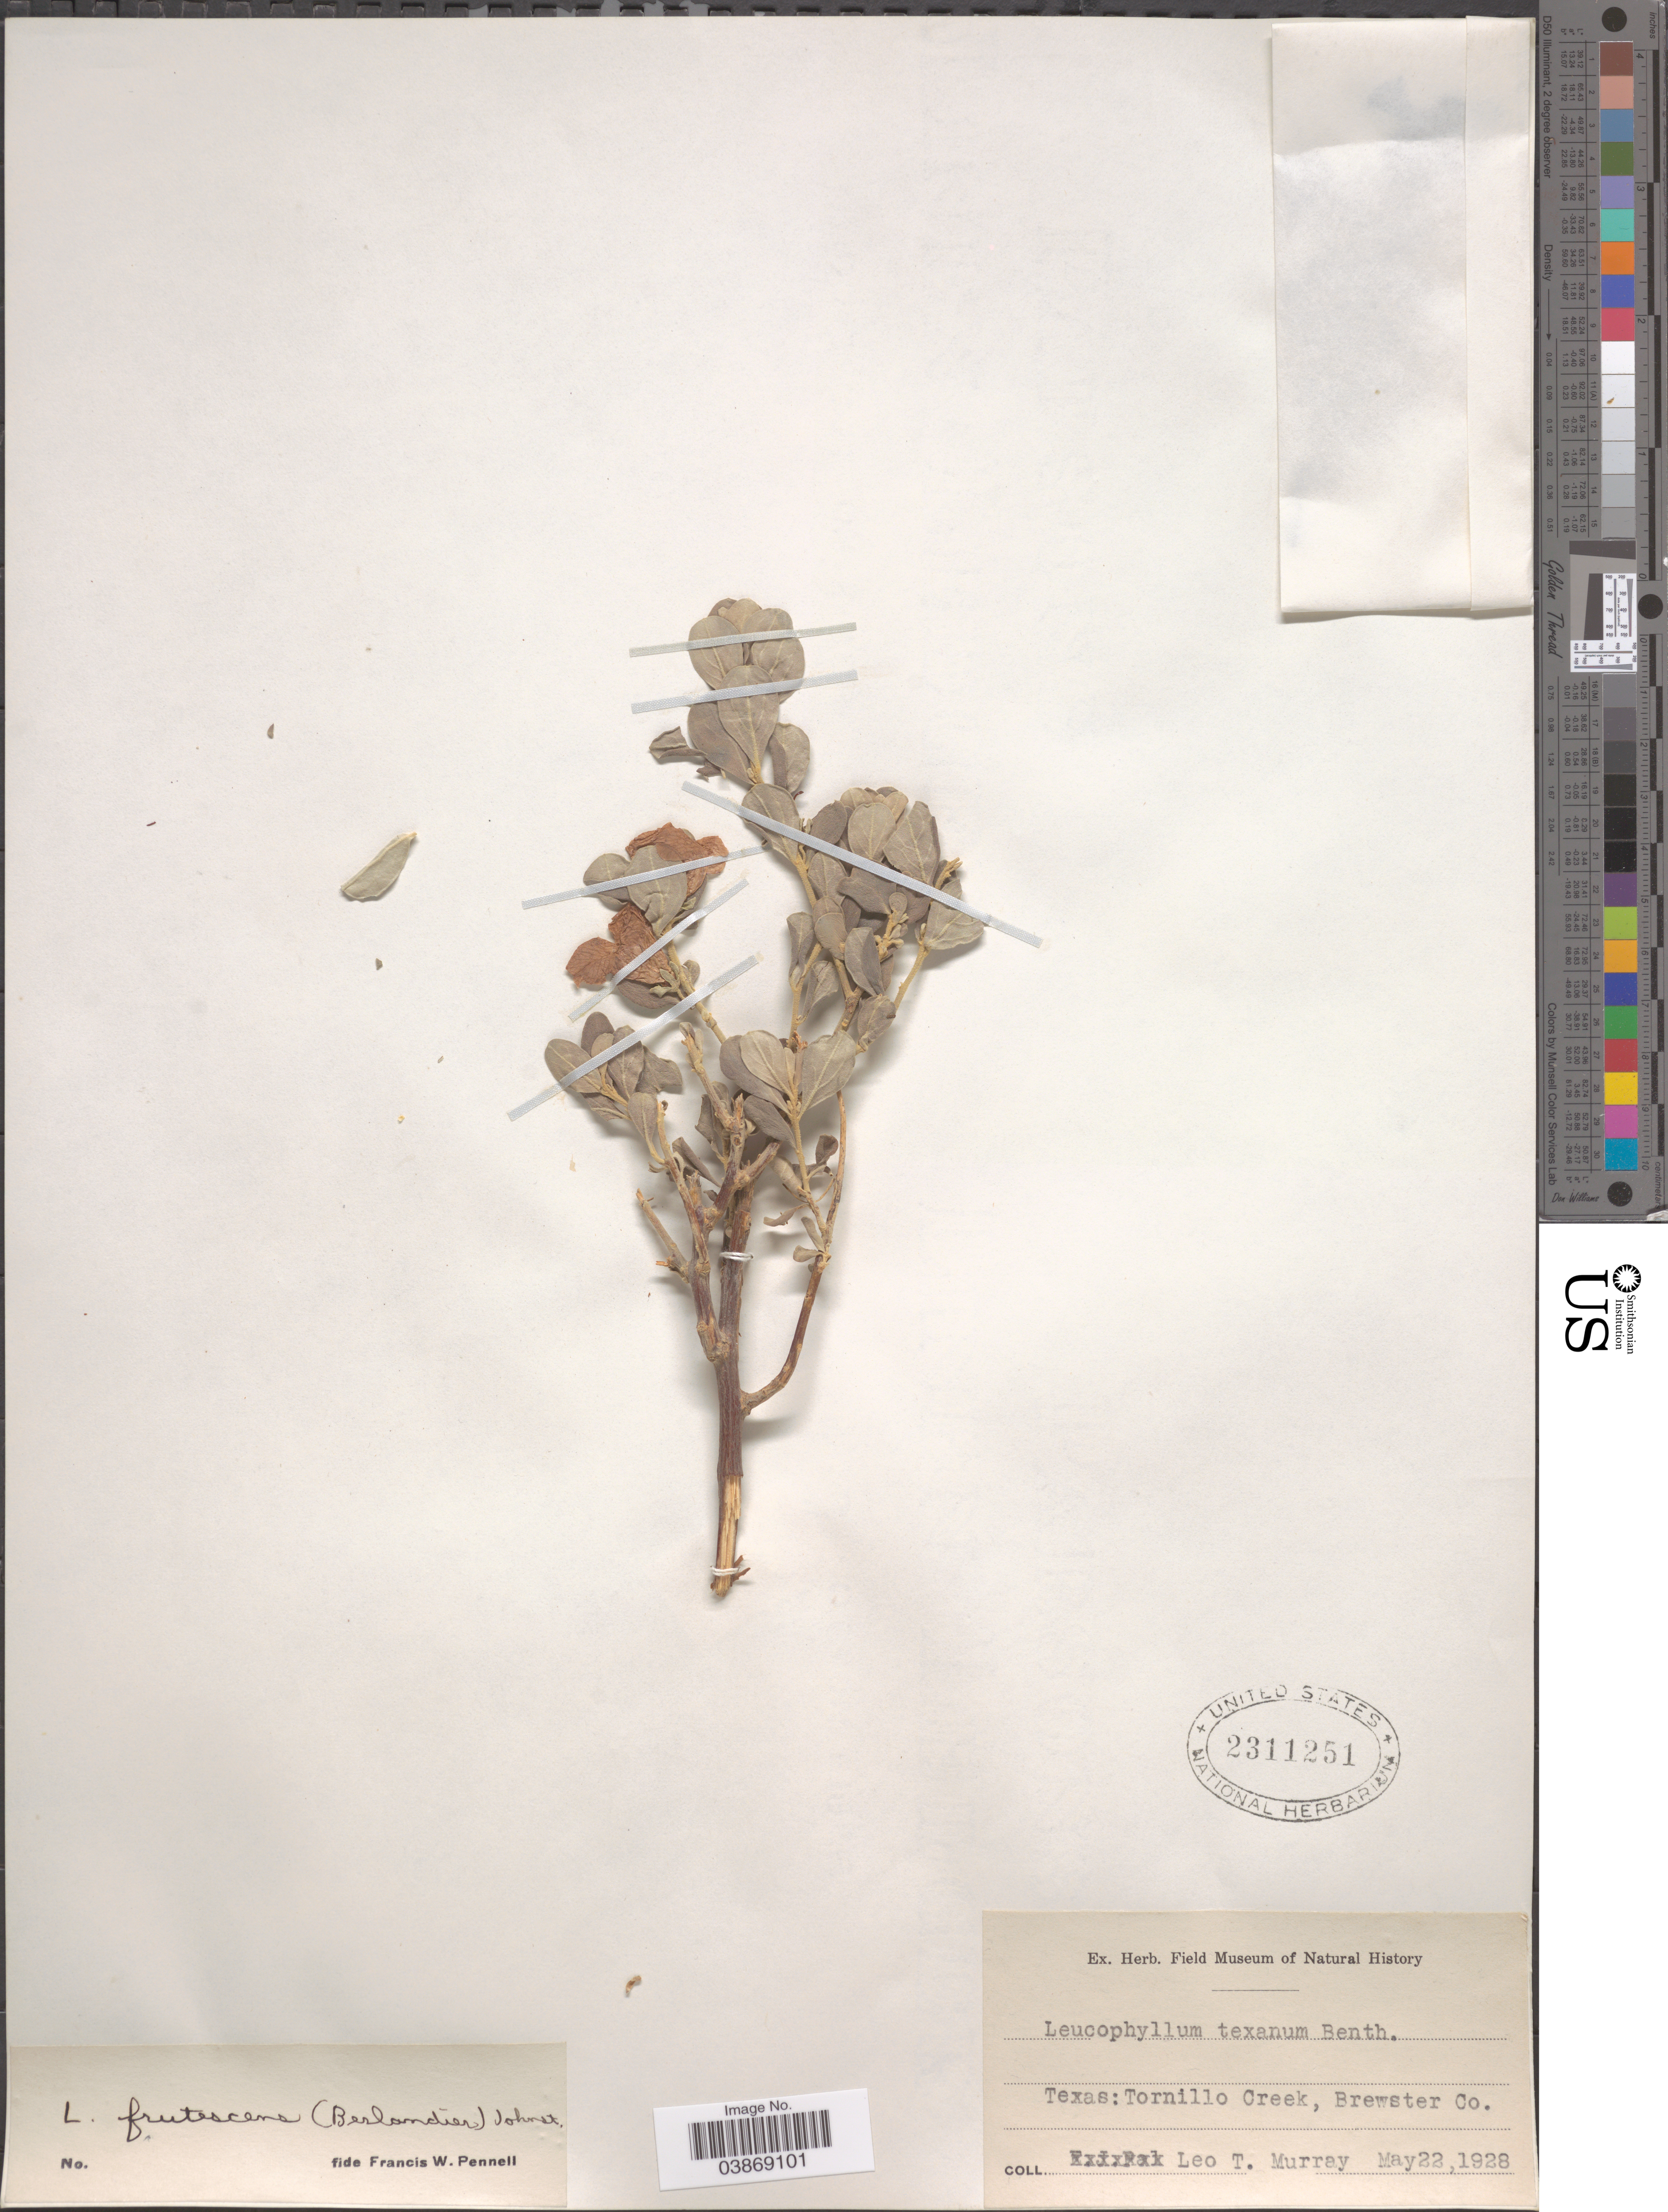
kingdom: Plantae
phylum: Tracheophyta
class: Magnoliopsida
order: Lamiales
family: Scrophulariaceae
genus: Leucophyllum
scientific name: Leucophyllum frutescens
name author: (Berland.) I.M. Johnst.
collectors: L. T. Murray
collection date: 1928-05-22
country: United States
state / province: Texas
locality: Tornillo Creek, Brewster Co.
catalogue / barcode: US 2311251